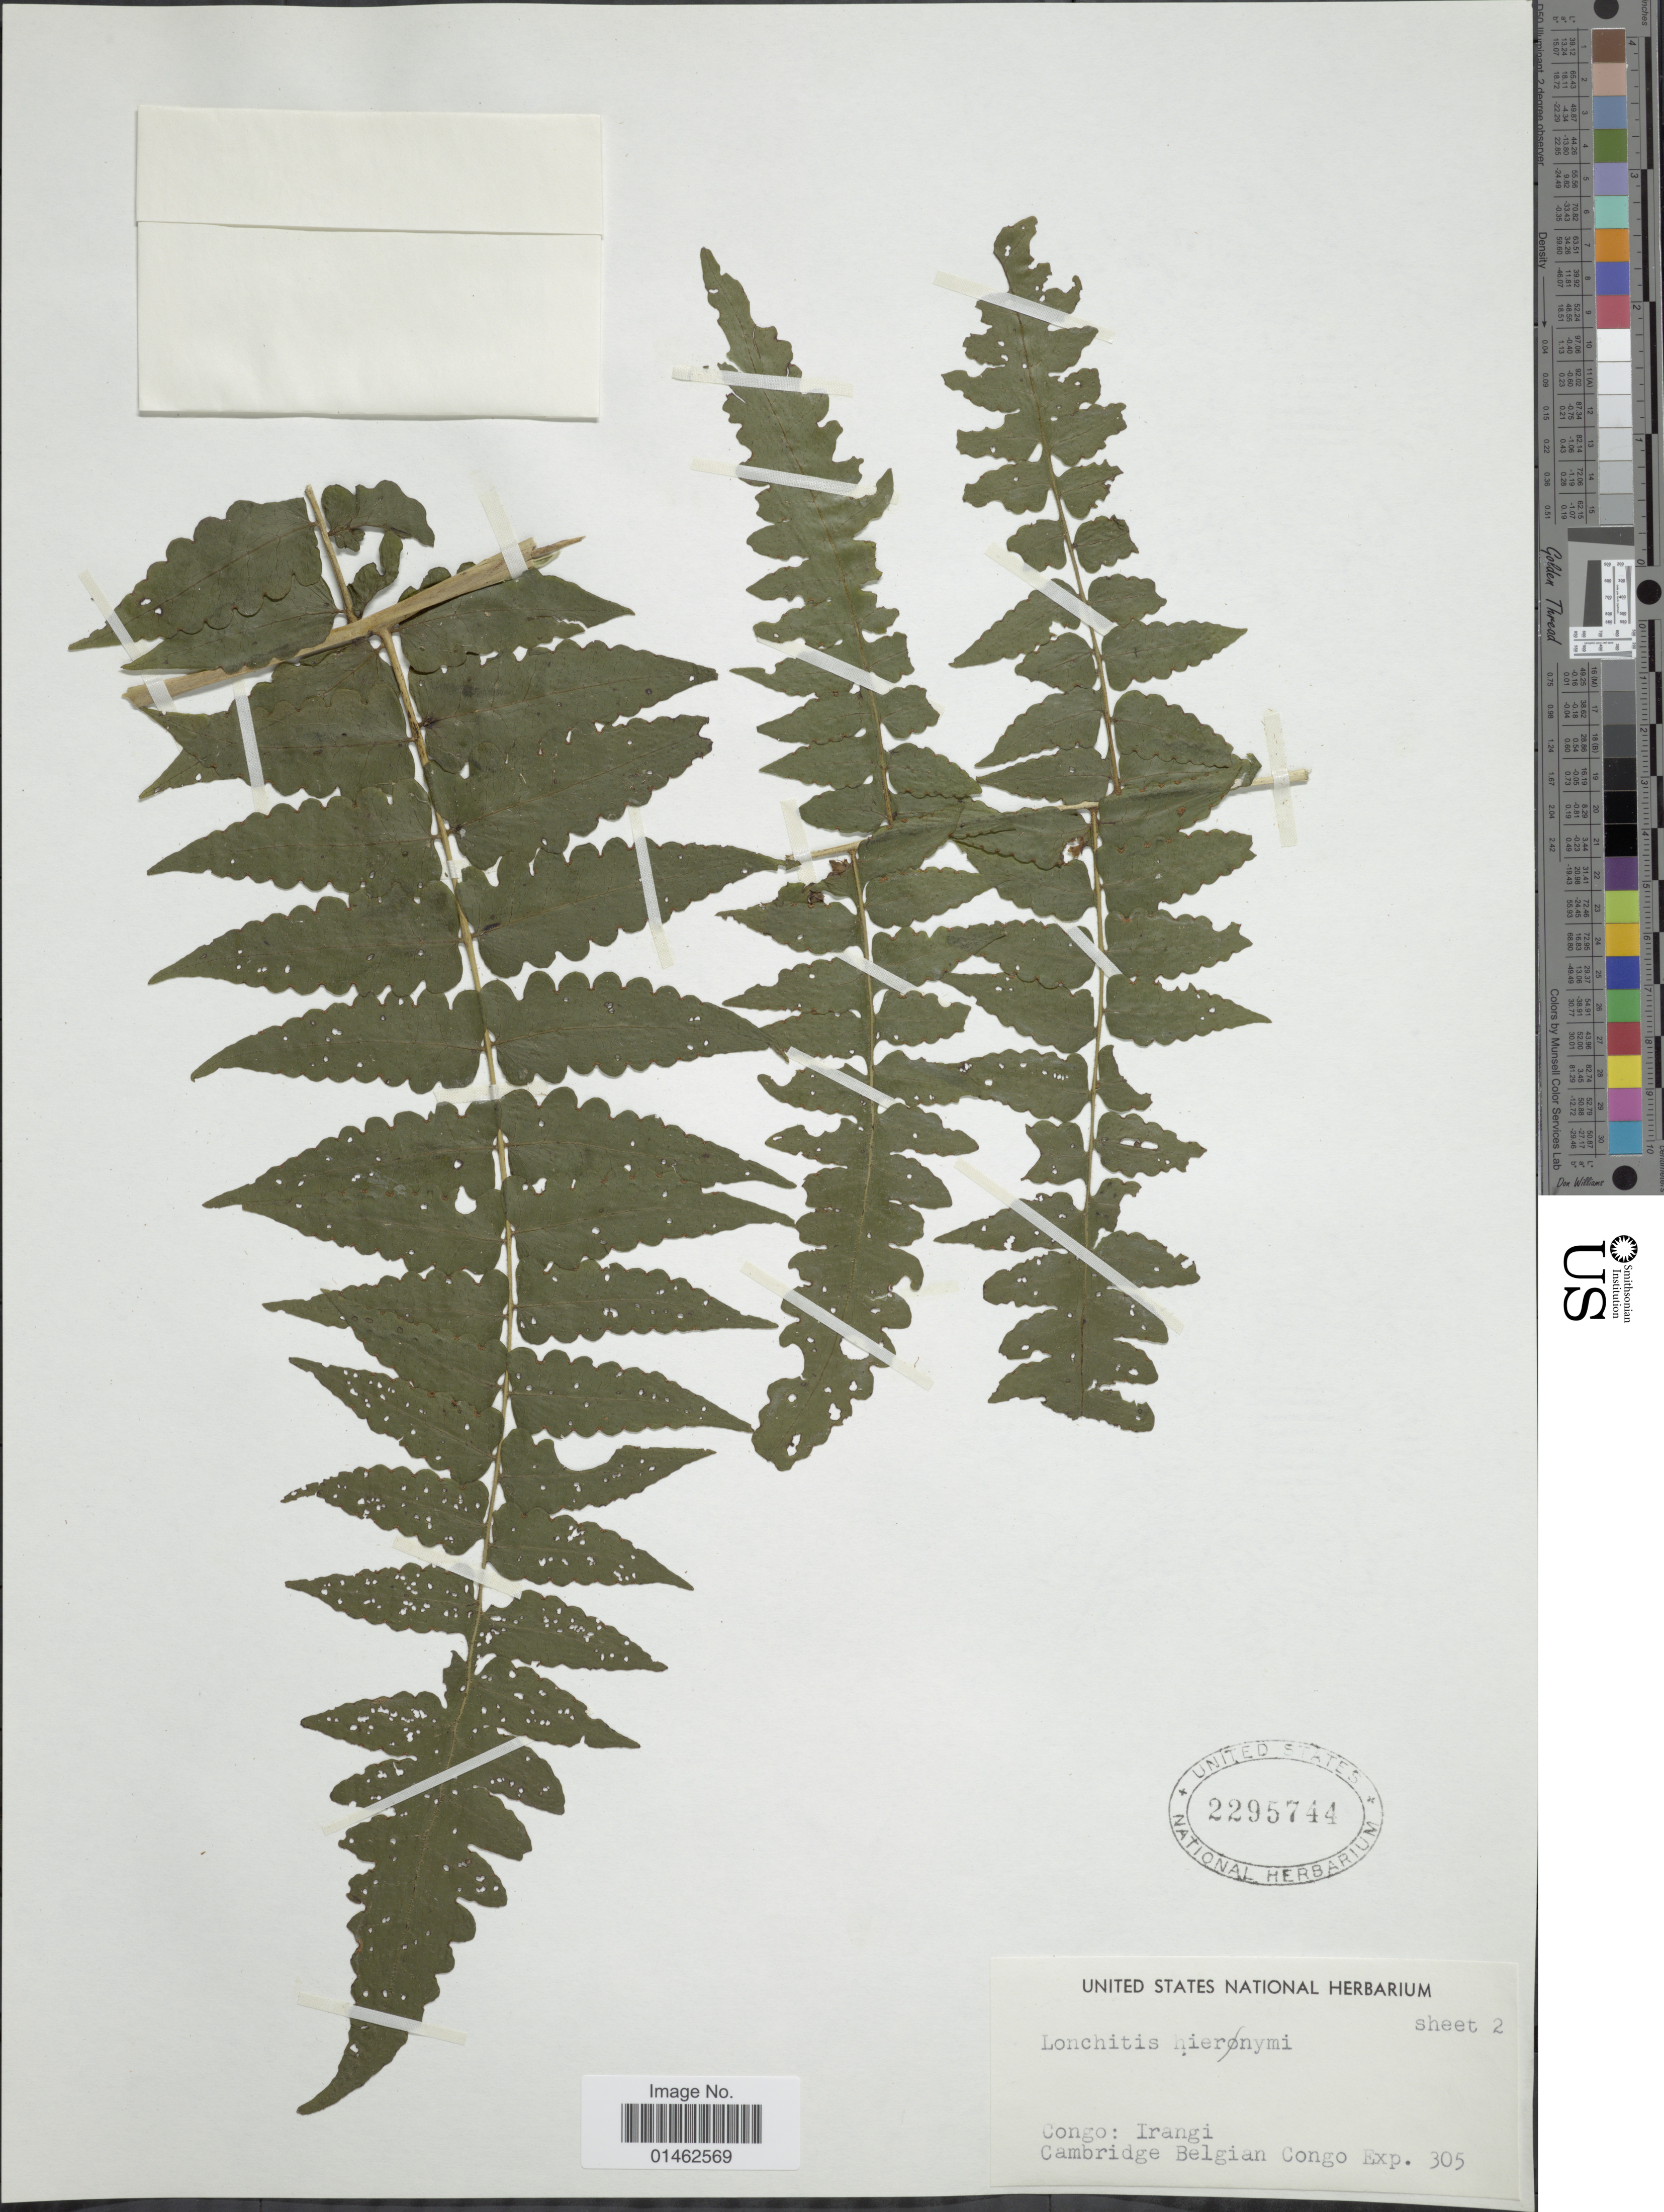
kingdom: Plantae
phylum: Tracheophyta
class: Polypodiopsida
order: Polypodiales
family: Dennstaedtiaceae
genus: Blotiella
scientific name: Blotiella hieronymi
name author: (Kummerle) Pic. Serm.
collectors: Cambridge Congo Expedition 1959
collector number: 305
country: Congo, Democratic Republic of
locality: Irangi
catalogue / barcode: US 2295744